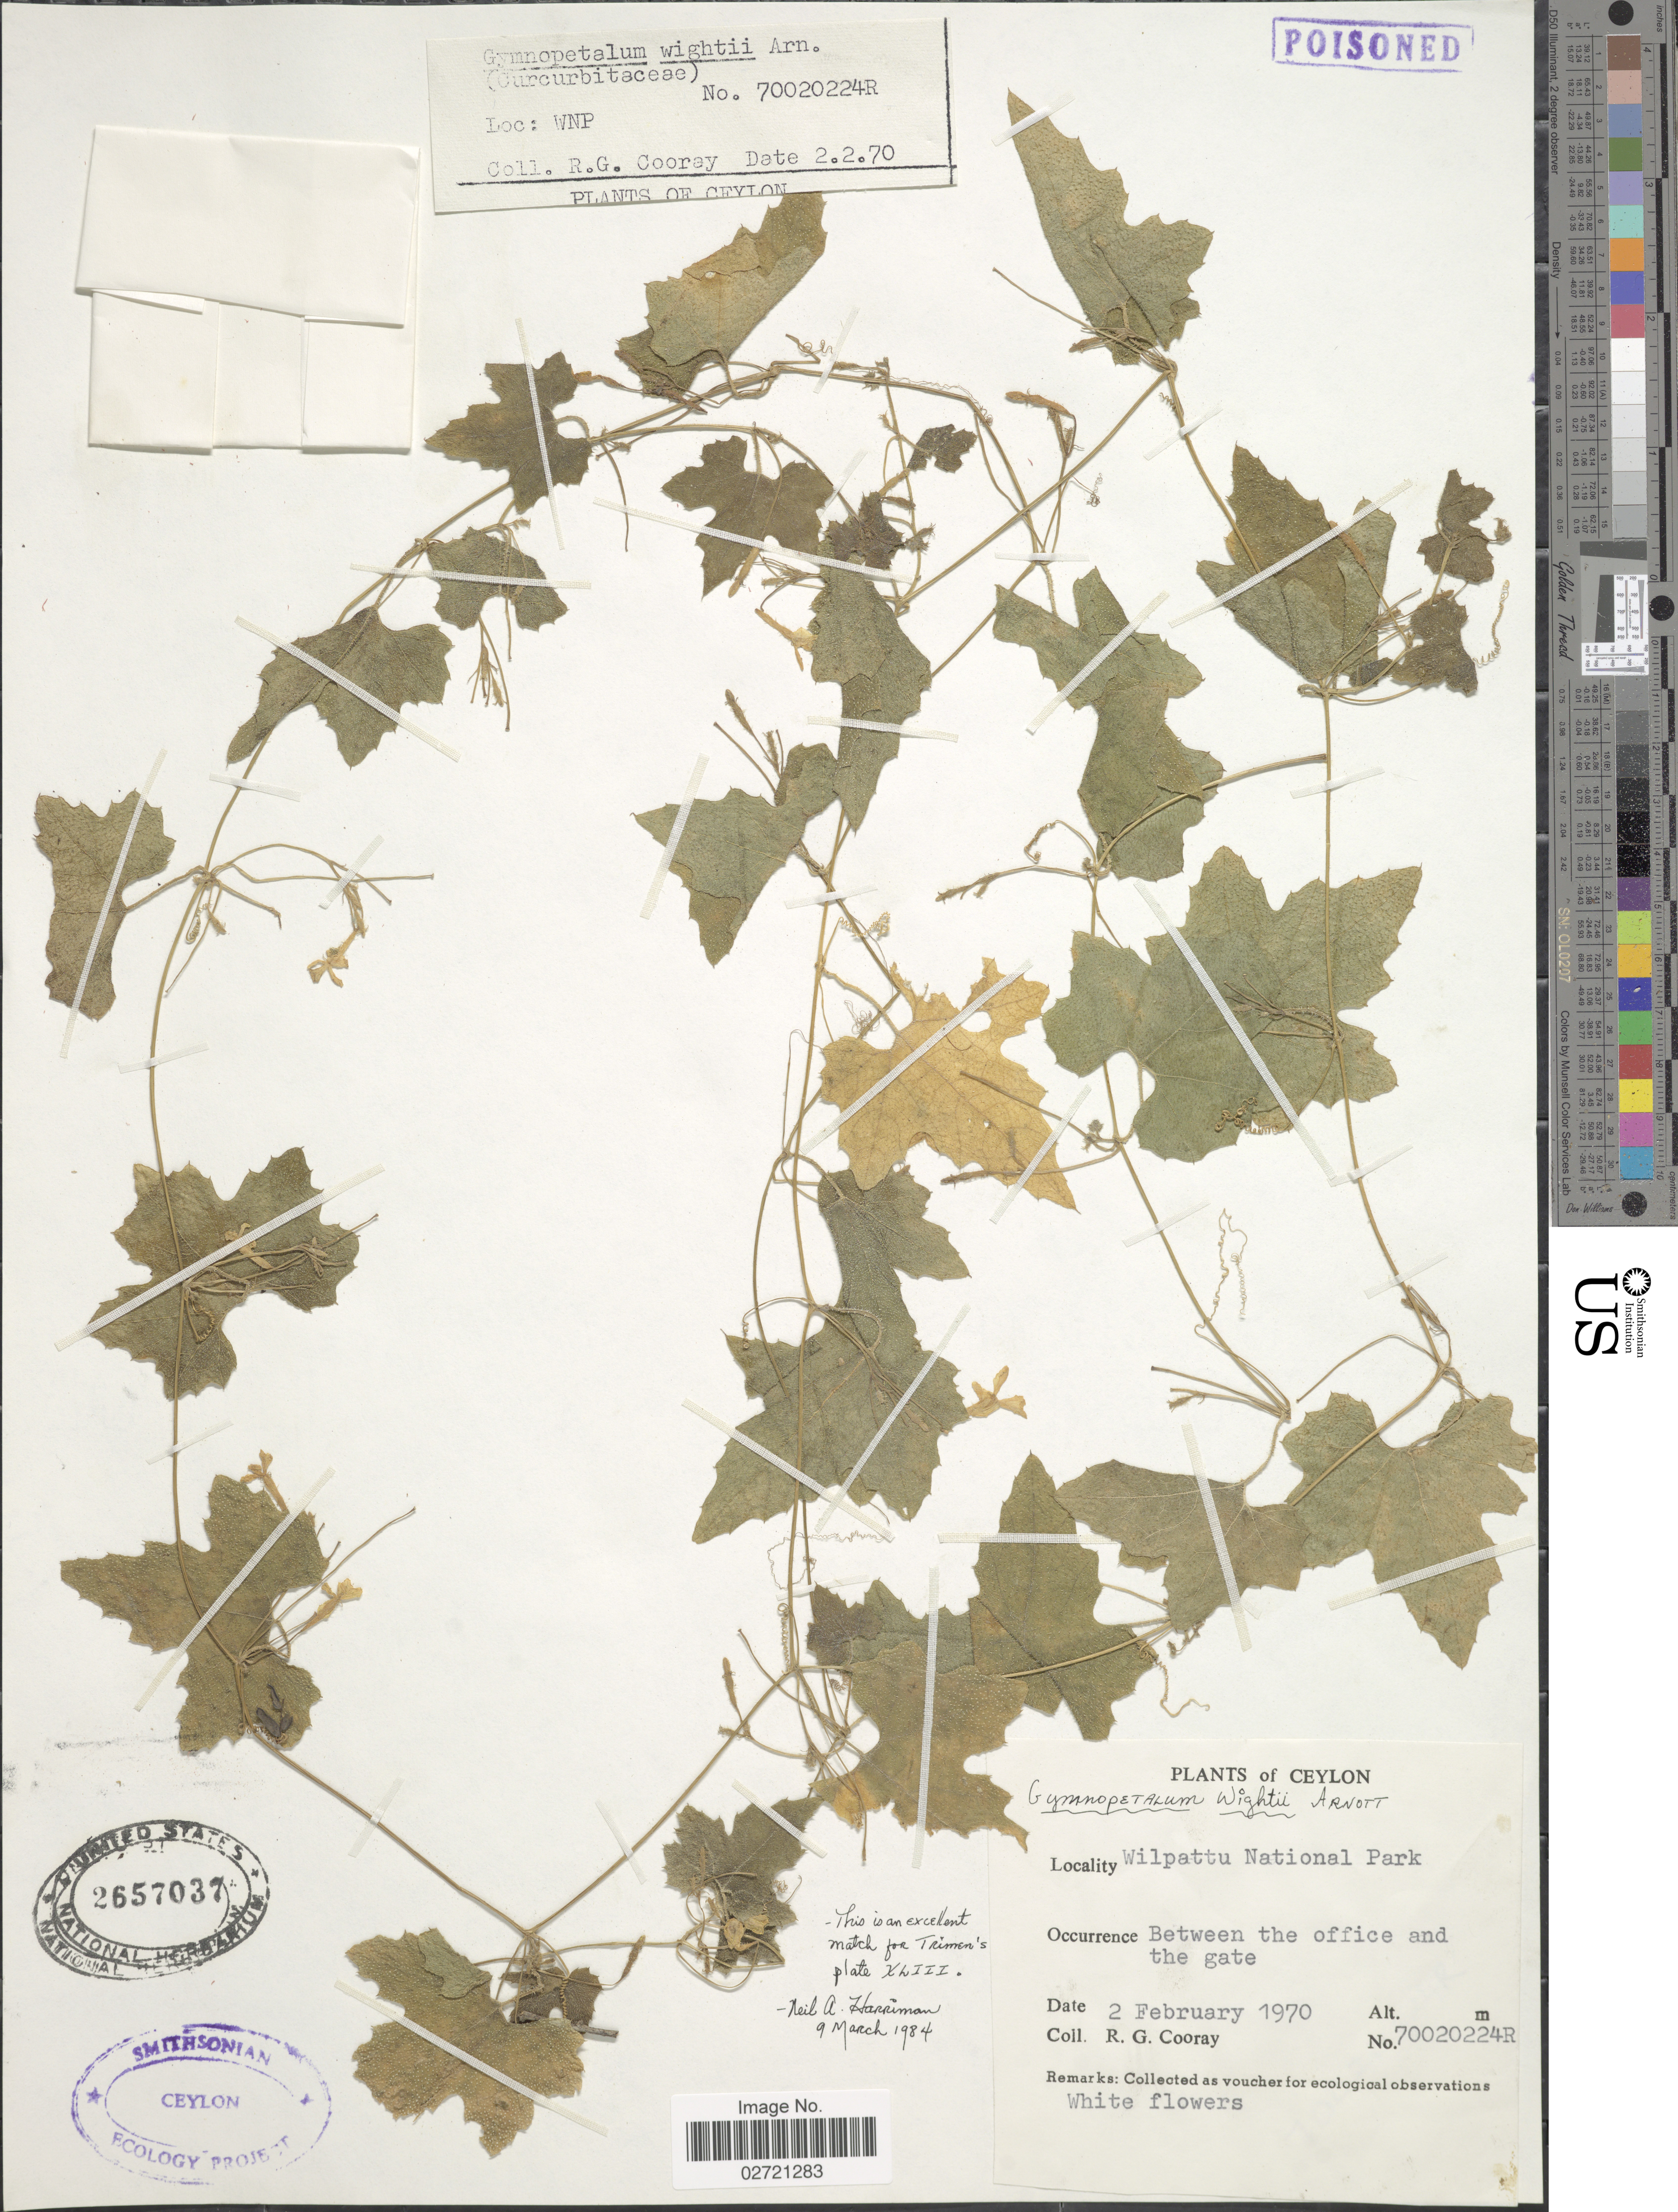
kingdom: Plantae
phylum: Tracheophyta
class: Magnoliopsida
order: Cucurbitales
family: Cucurbitaceae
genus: Trichosanthes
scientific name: Trichosanthes tubiflora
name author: (Wight & Arn.) H.J. de Boer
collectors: R. Cooray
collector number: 70020224R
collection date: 1970-02-02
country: Sri Lanka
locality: Ceylon. Wilpattu National Park. Between the office and the gate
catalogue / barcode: US 2657037